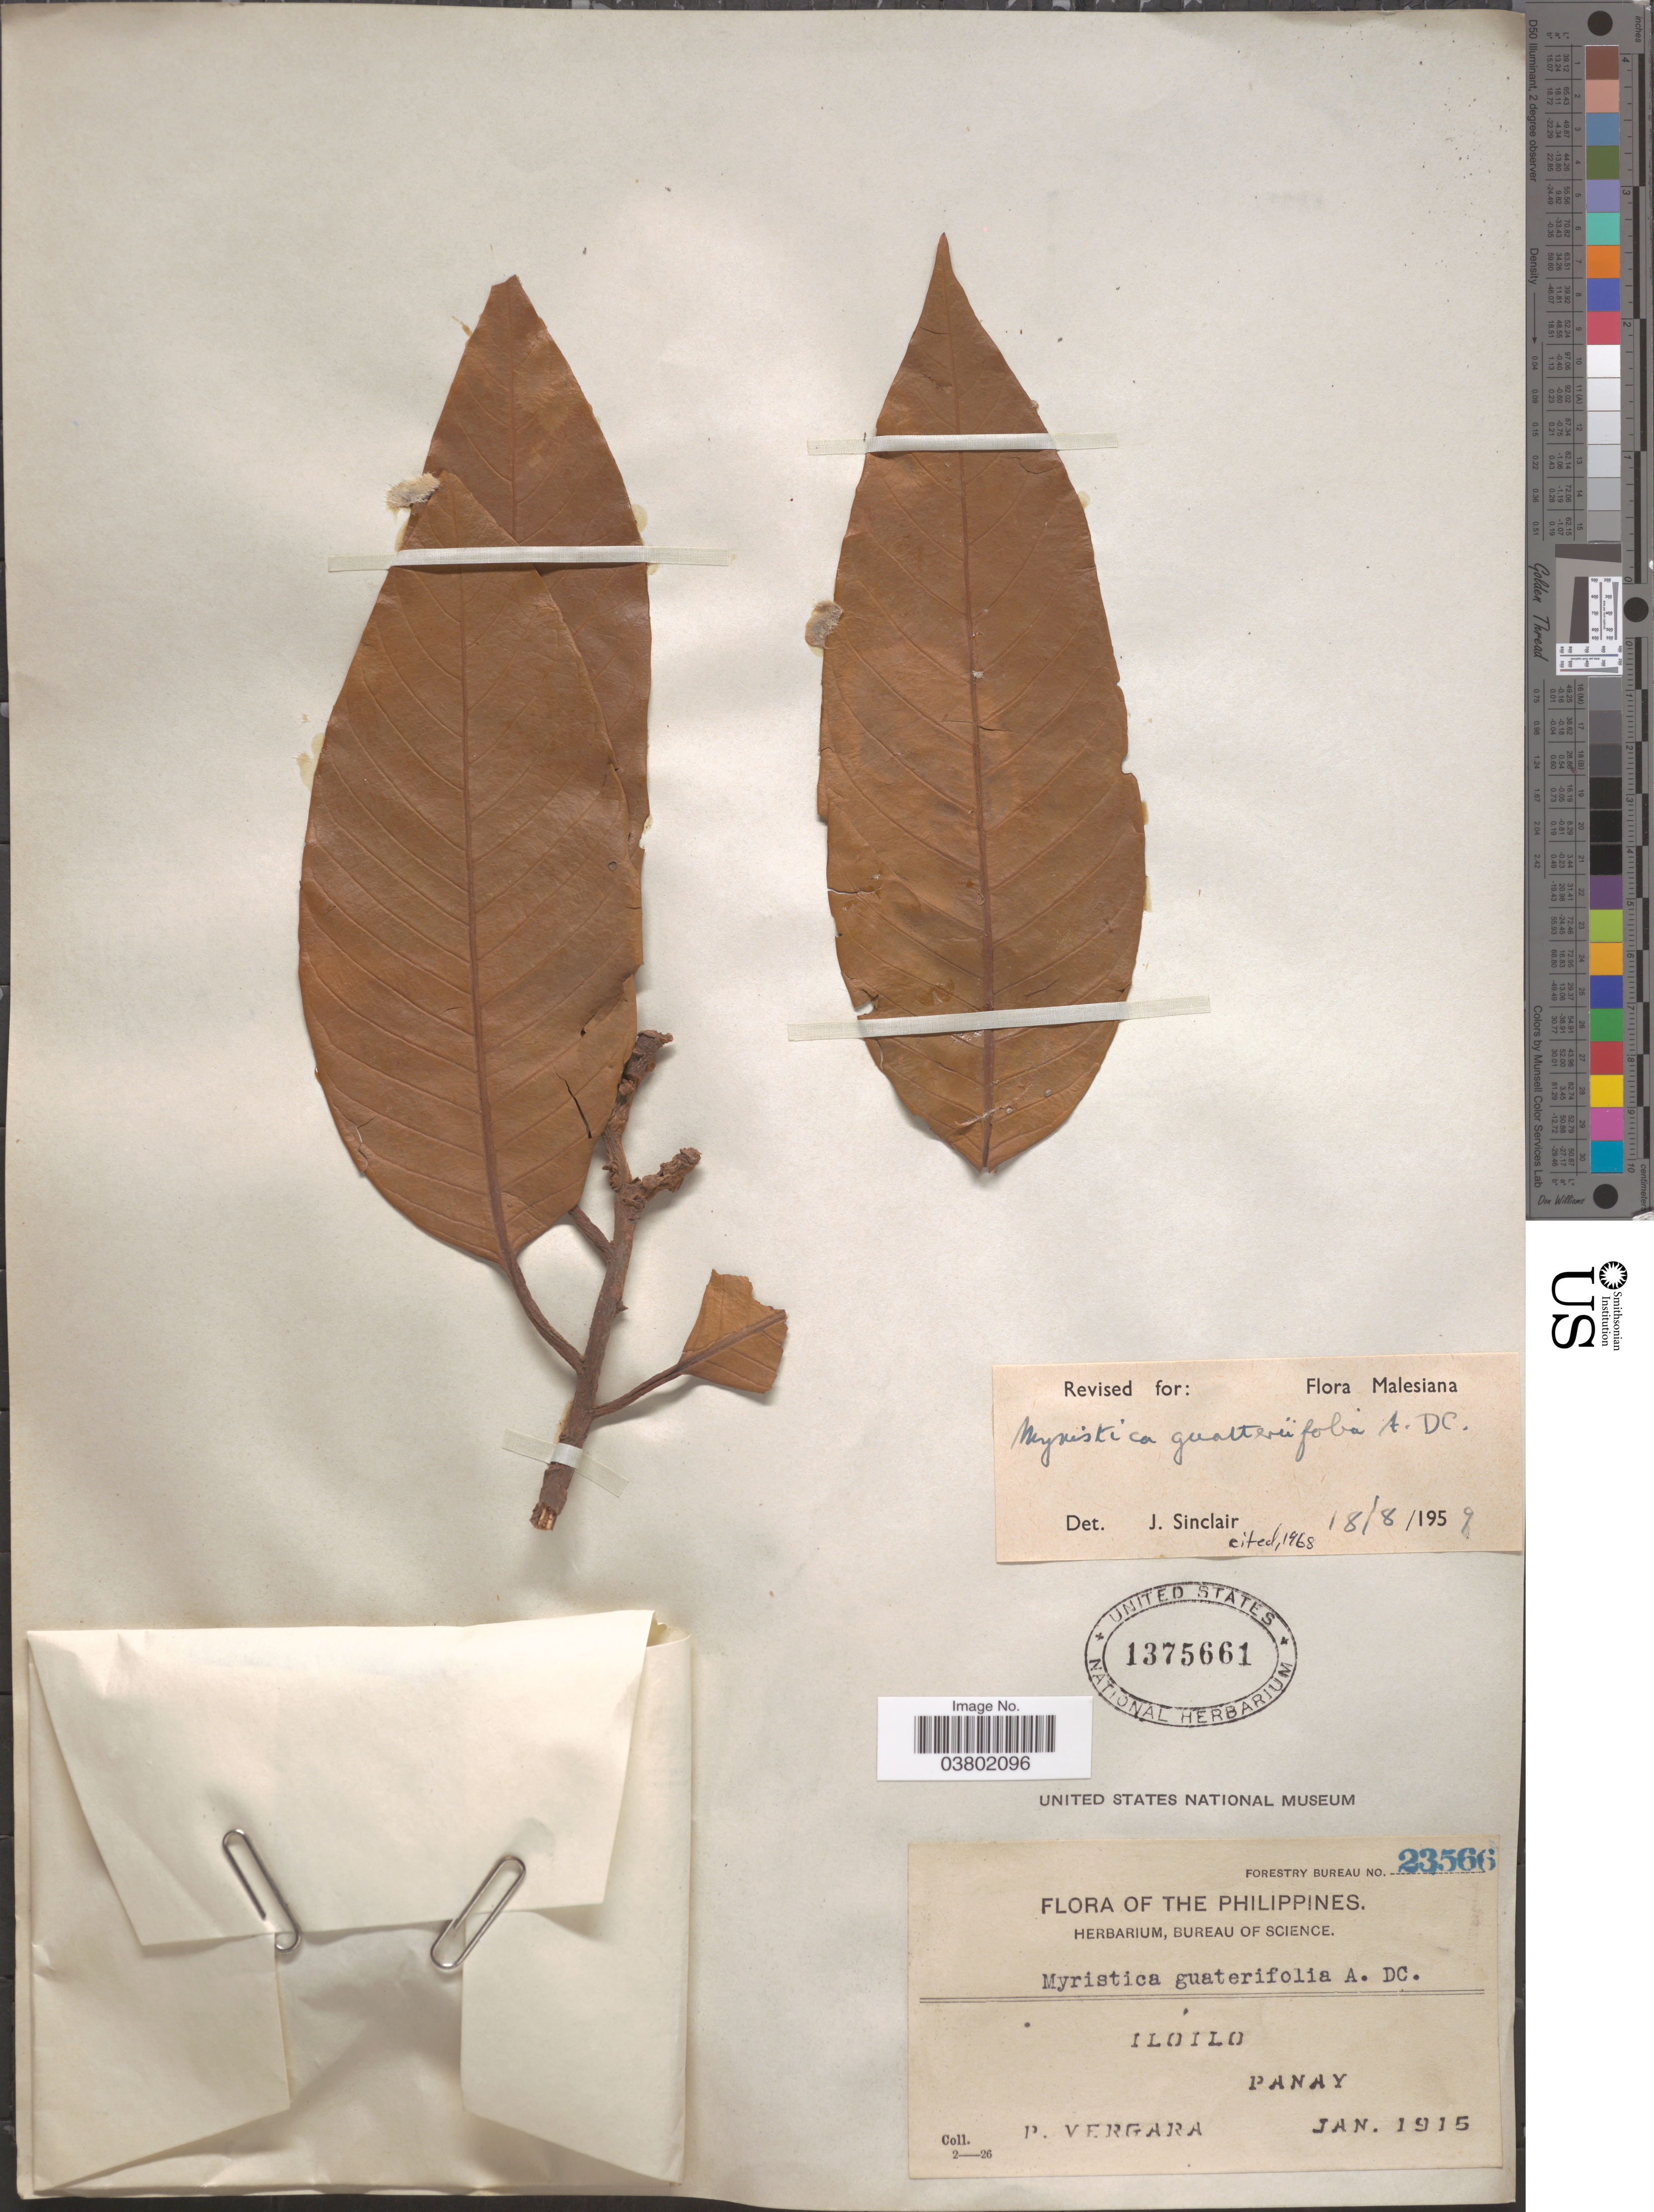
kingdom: Plantae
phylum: Tracheophyta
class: Magnoliopsida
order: Magnoliales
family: Myristicaceae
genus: Myristica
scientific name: Myristica guatteriifolia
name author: A. DC.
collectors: P. Vergara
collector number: Forestry Bureau 23566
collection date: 1915-01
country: Philippines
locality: Iloilo, Panay.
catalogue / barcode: US 1375661